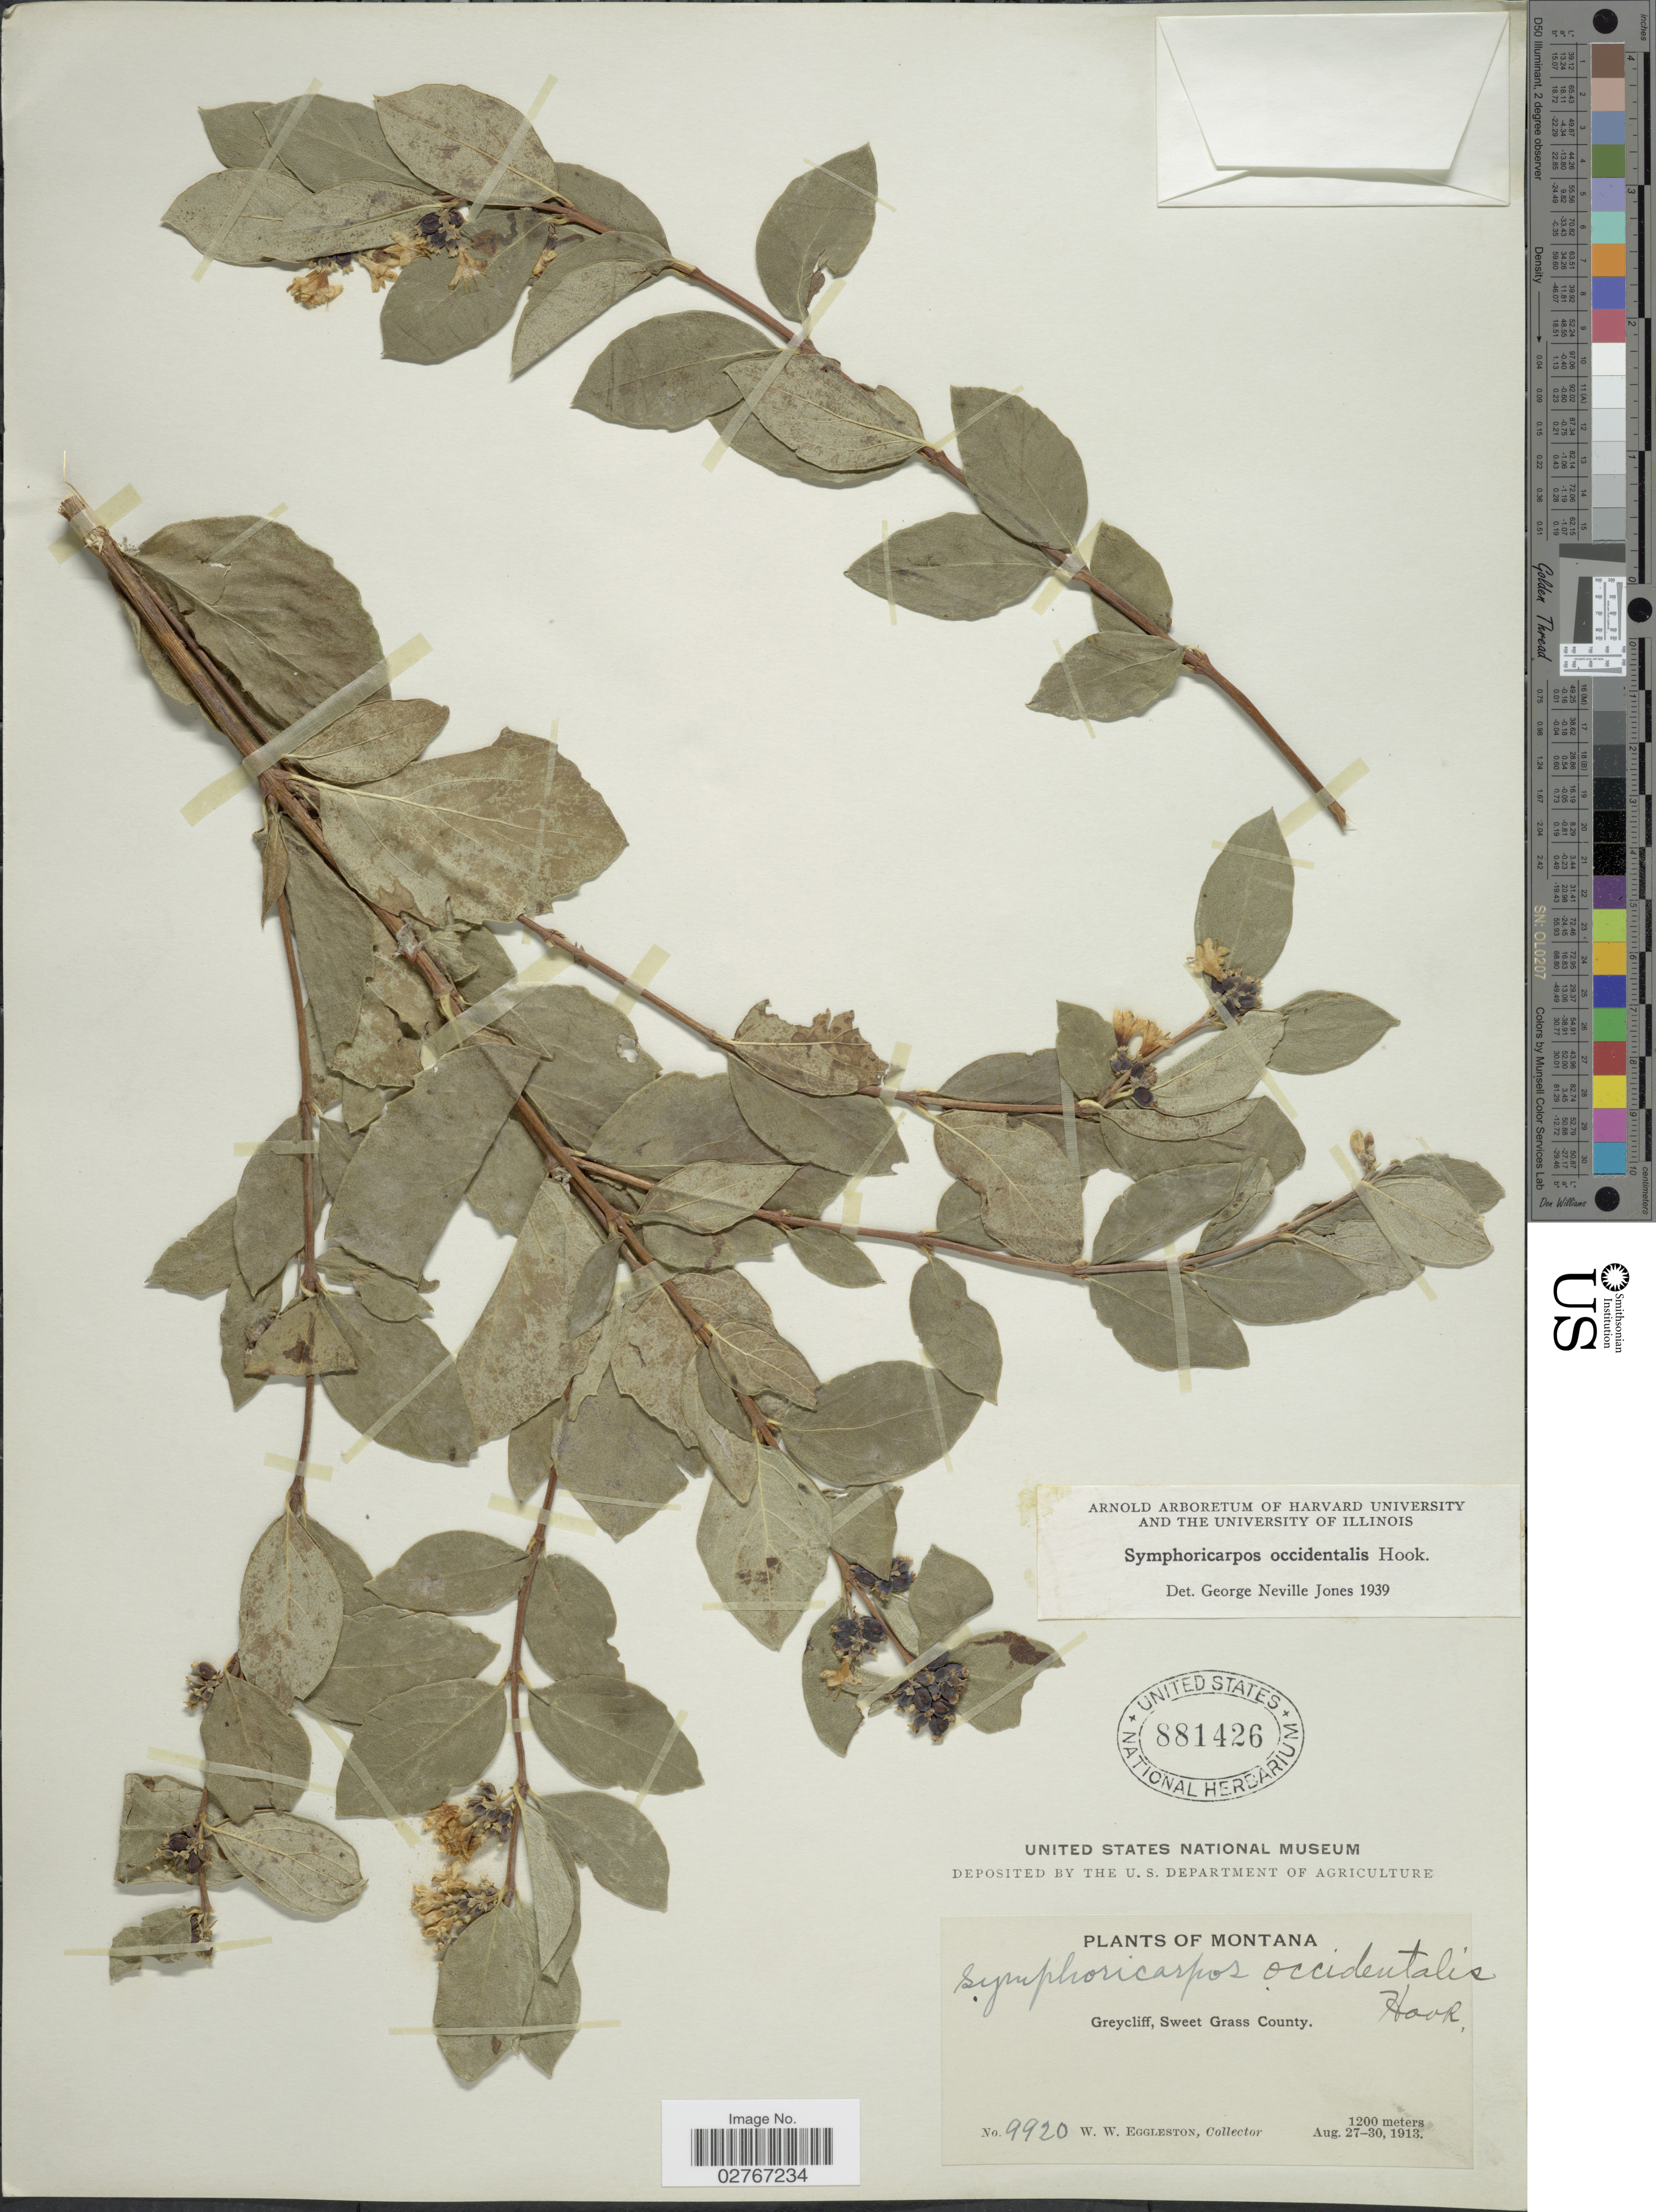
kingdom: Plantae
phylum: Tracheophyta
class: Magnoliopsida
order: Dipsacales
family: Caprifoliaceae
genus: Symphoricarpos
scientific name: Symphoricarpos occidentalis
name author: (R. Br.) Hook.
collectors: W. W. Eggleston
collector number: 9920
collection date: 1913-08-27/1913-08-30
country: United States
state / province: Montana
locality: Greycliff, Sweet Grass County.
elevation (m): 1200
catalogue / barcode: US 881426